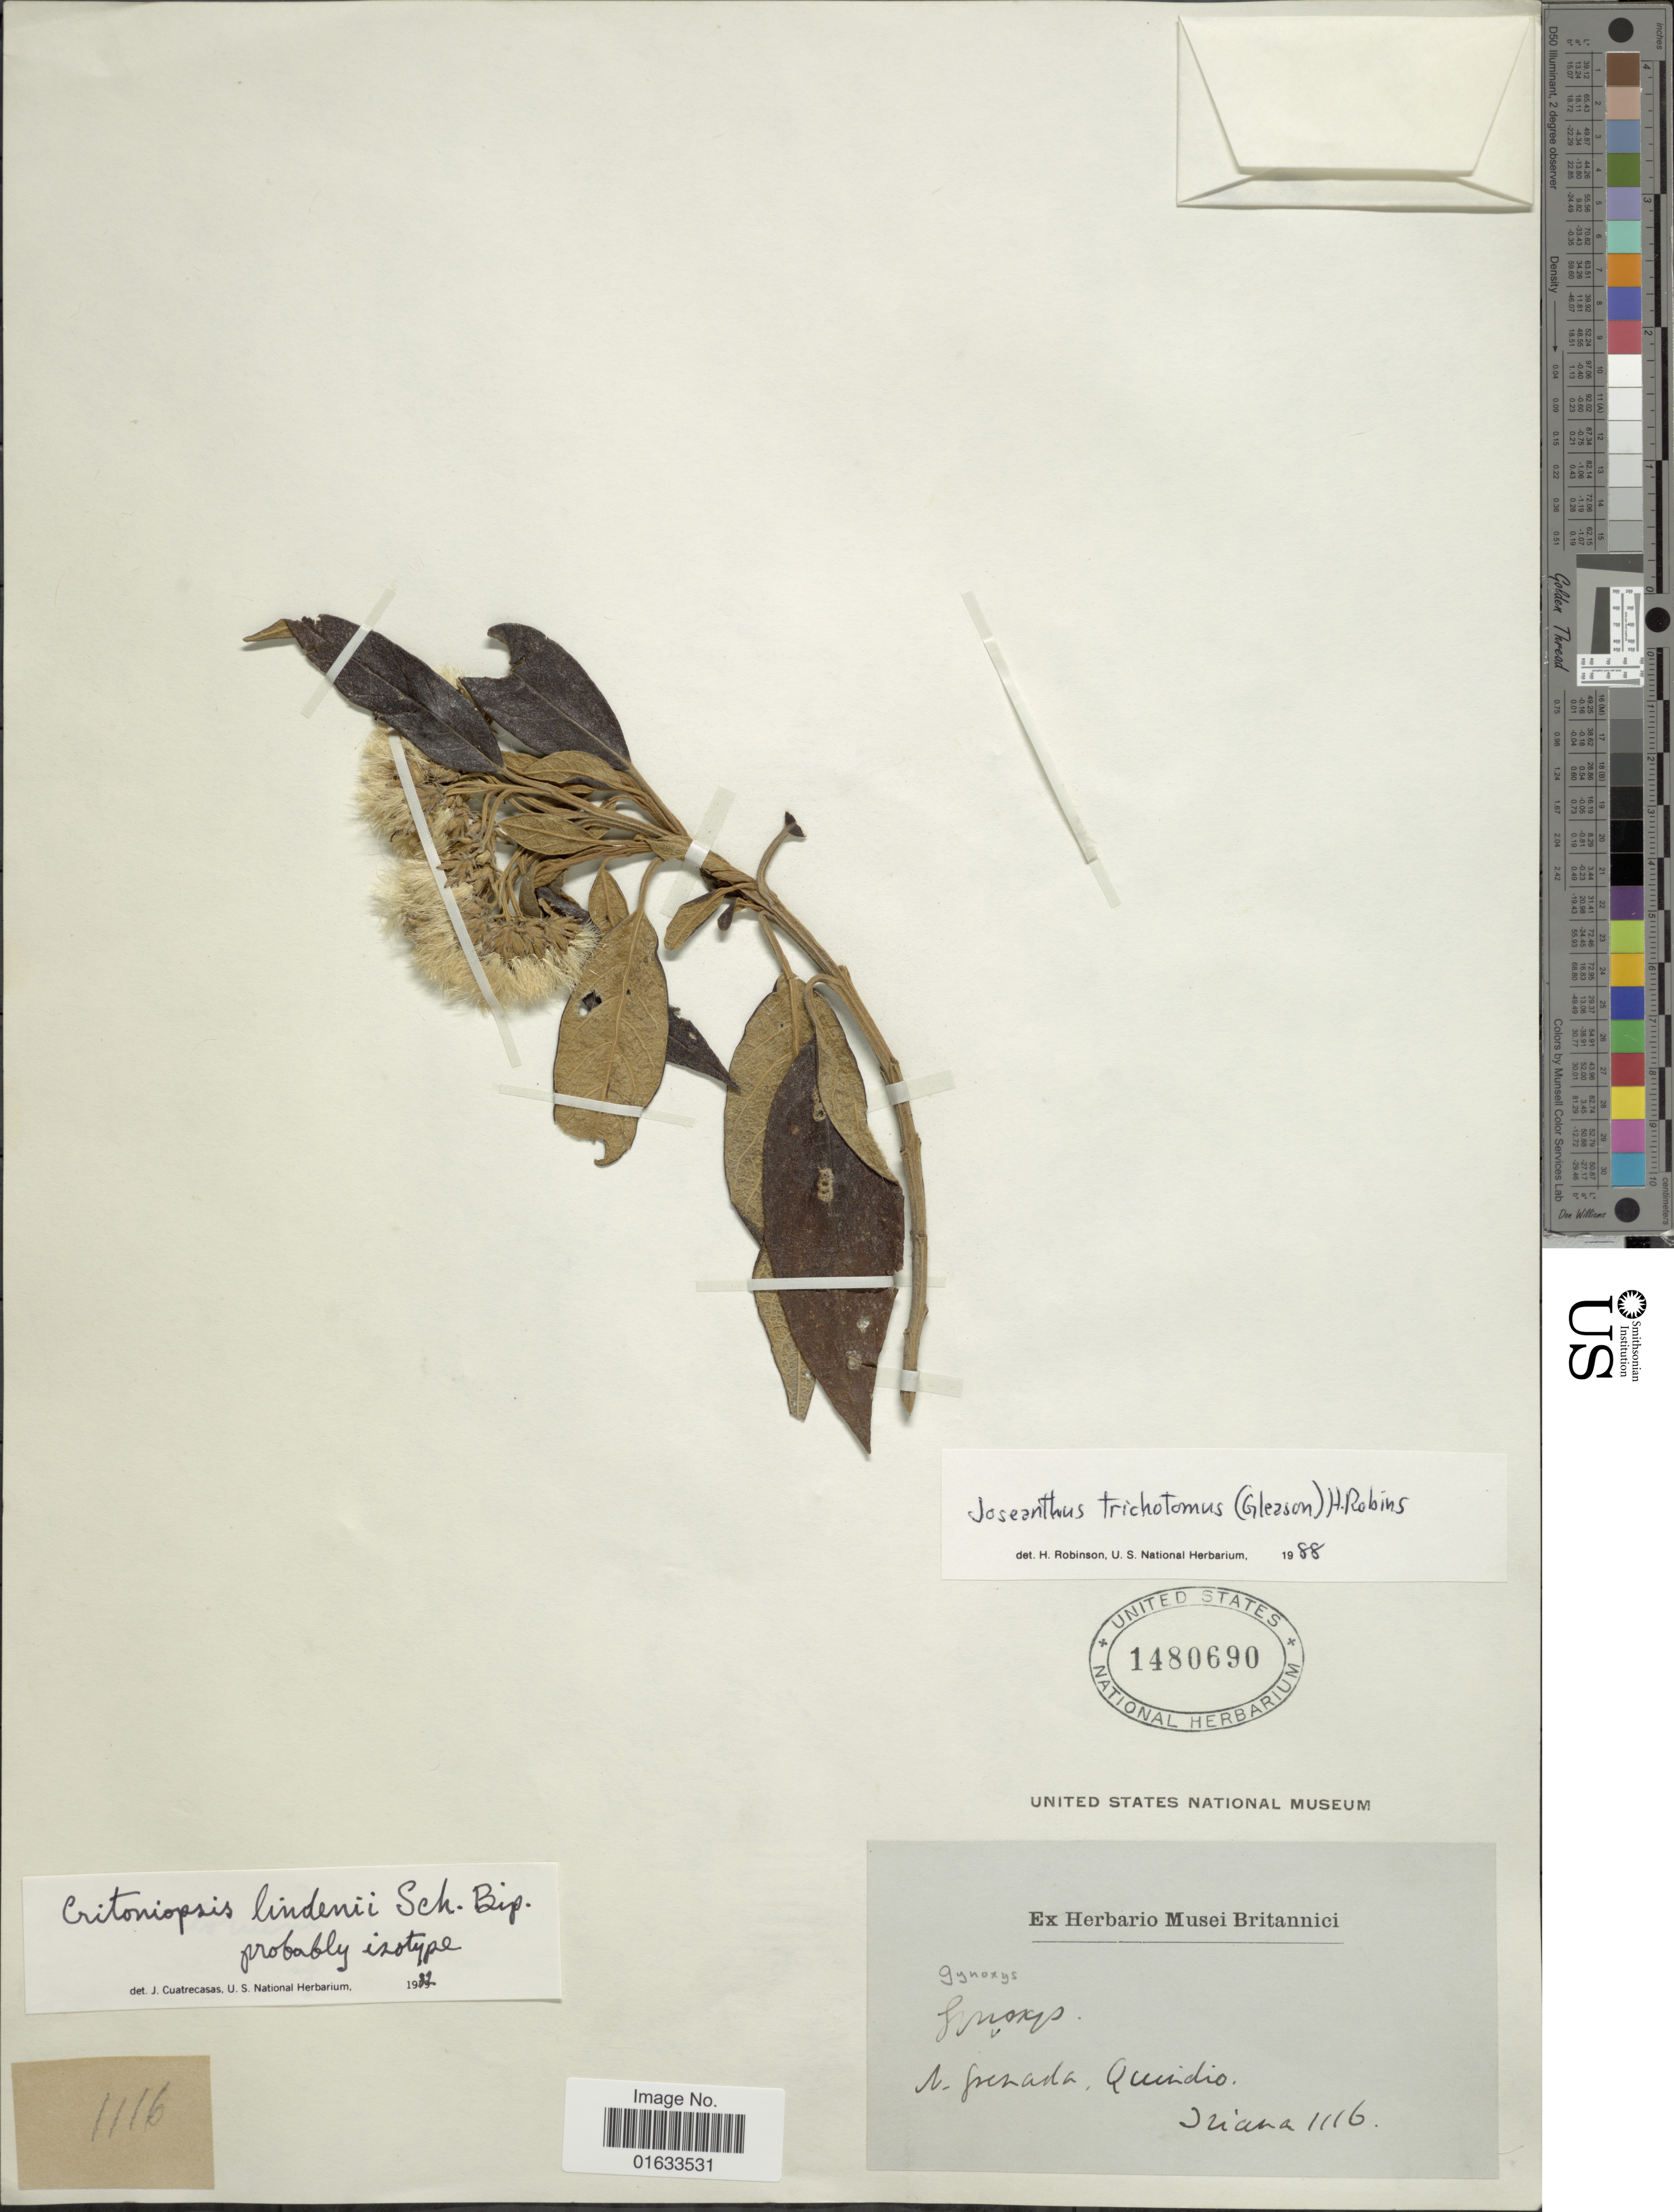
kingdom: Plantae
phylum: Tracheophyta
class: Magnoliopsida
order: Asterales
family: Asteraceae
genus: Joseanthus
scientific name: Joseanthus trichotomus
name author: (Gleason) H. Rob.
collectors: Iliana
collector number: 1116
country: Colombia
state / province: Quindío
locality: N. Grenada. Quindio.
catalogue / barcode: US 1480690